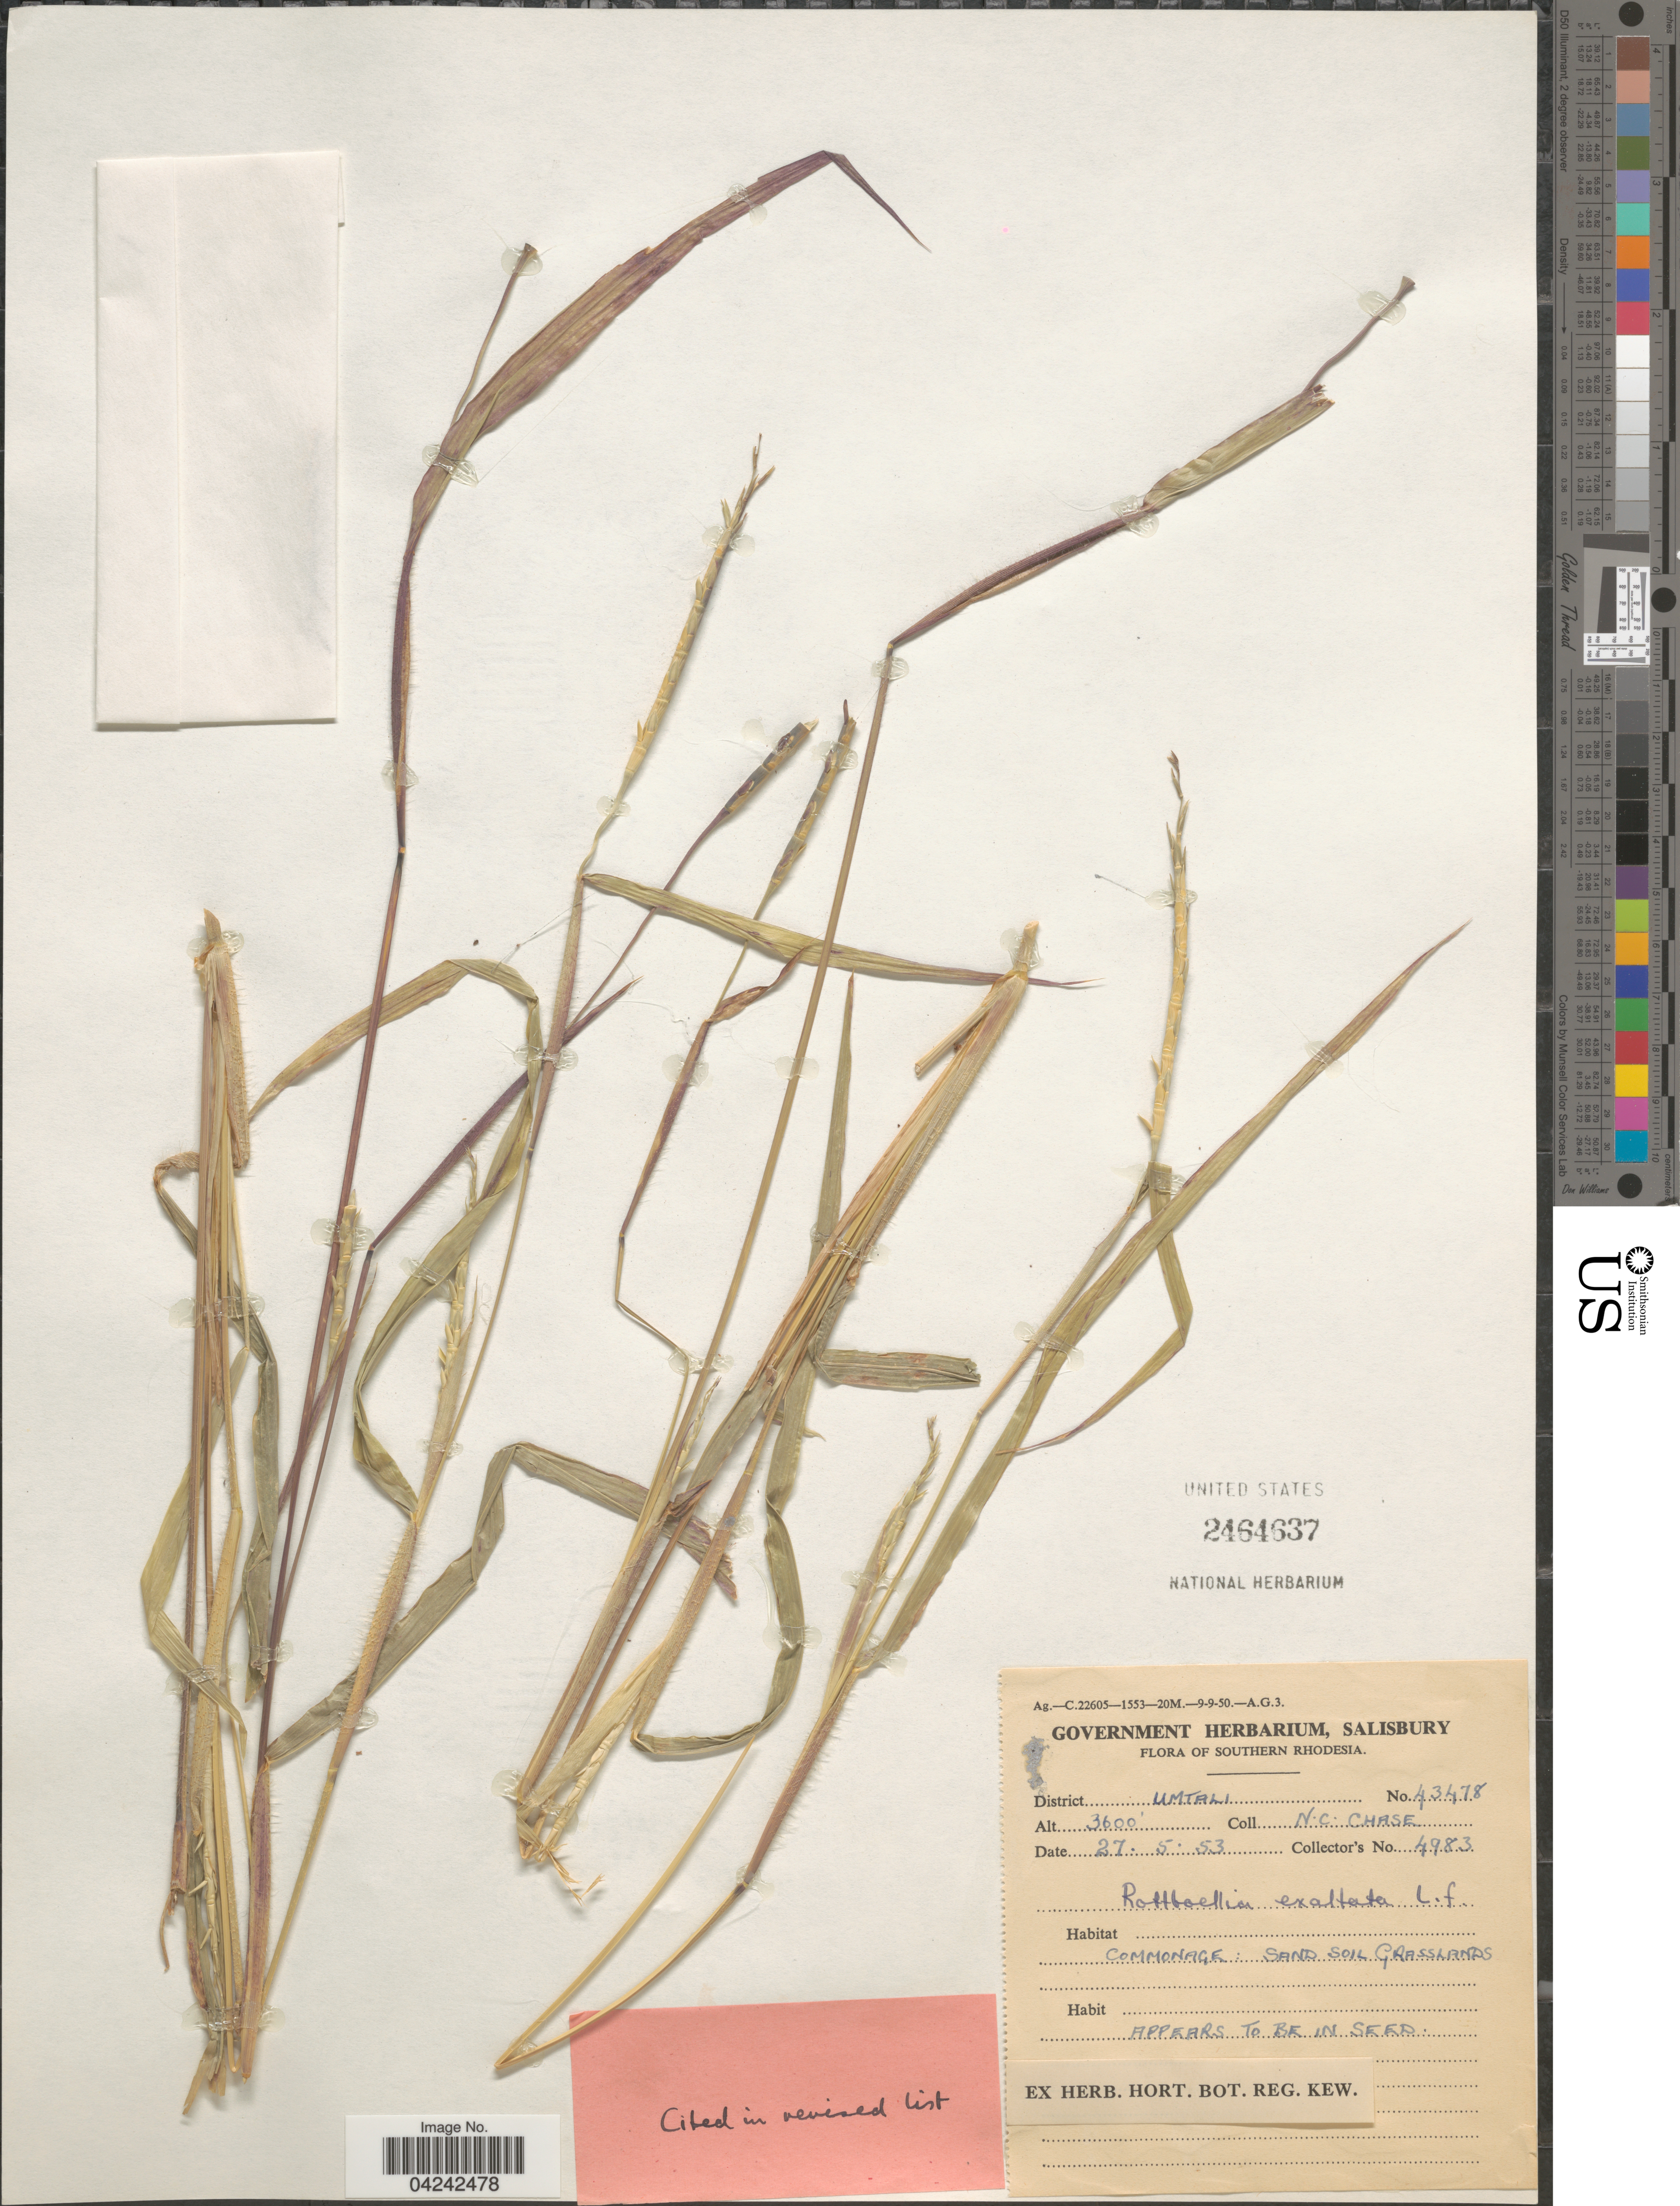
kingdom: Plantae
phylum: Tracheophyta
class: Liliopsida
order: Poales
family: Poaceae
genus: Rottboellia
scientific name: Rottboellia cochinchinensis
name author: (Lour.) Clayton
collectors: N. C. Chase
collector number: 4983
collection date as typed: Transcribed d/m/y: 27/5/53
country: Zimbabwe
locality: Southern Rhodesia. District Umtan.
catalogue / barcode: US 2464637